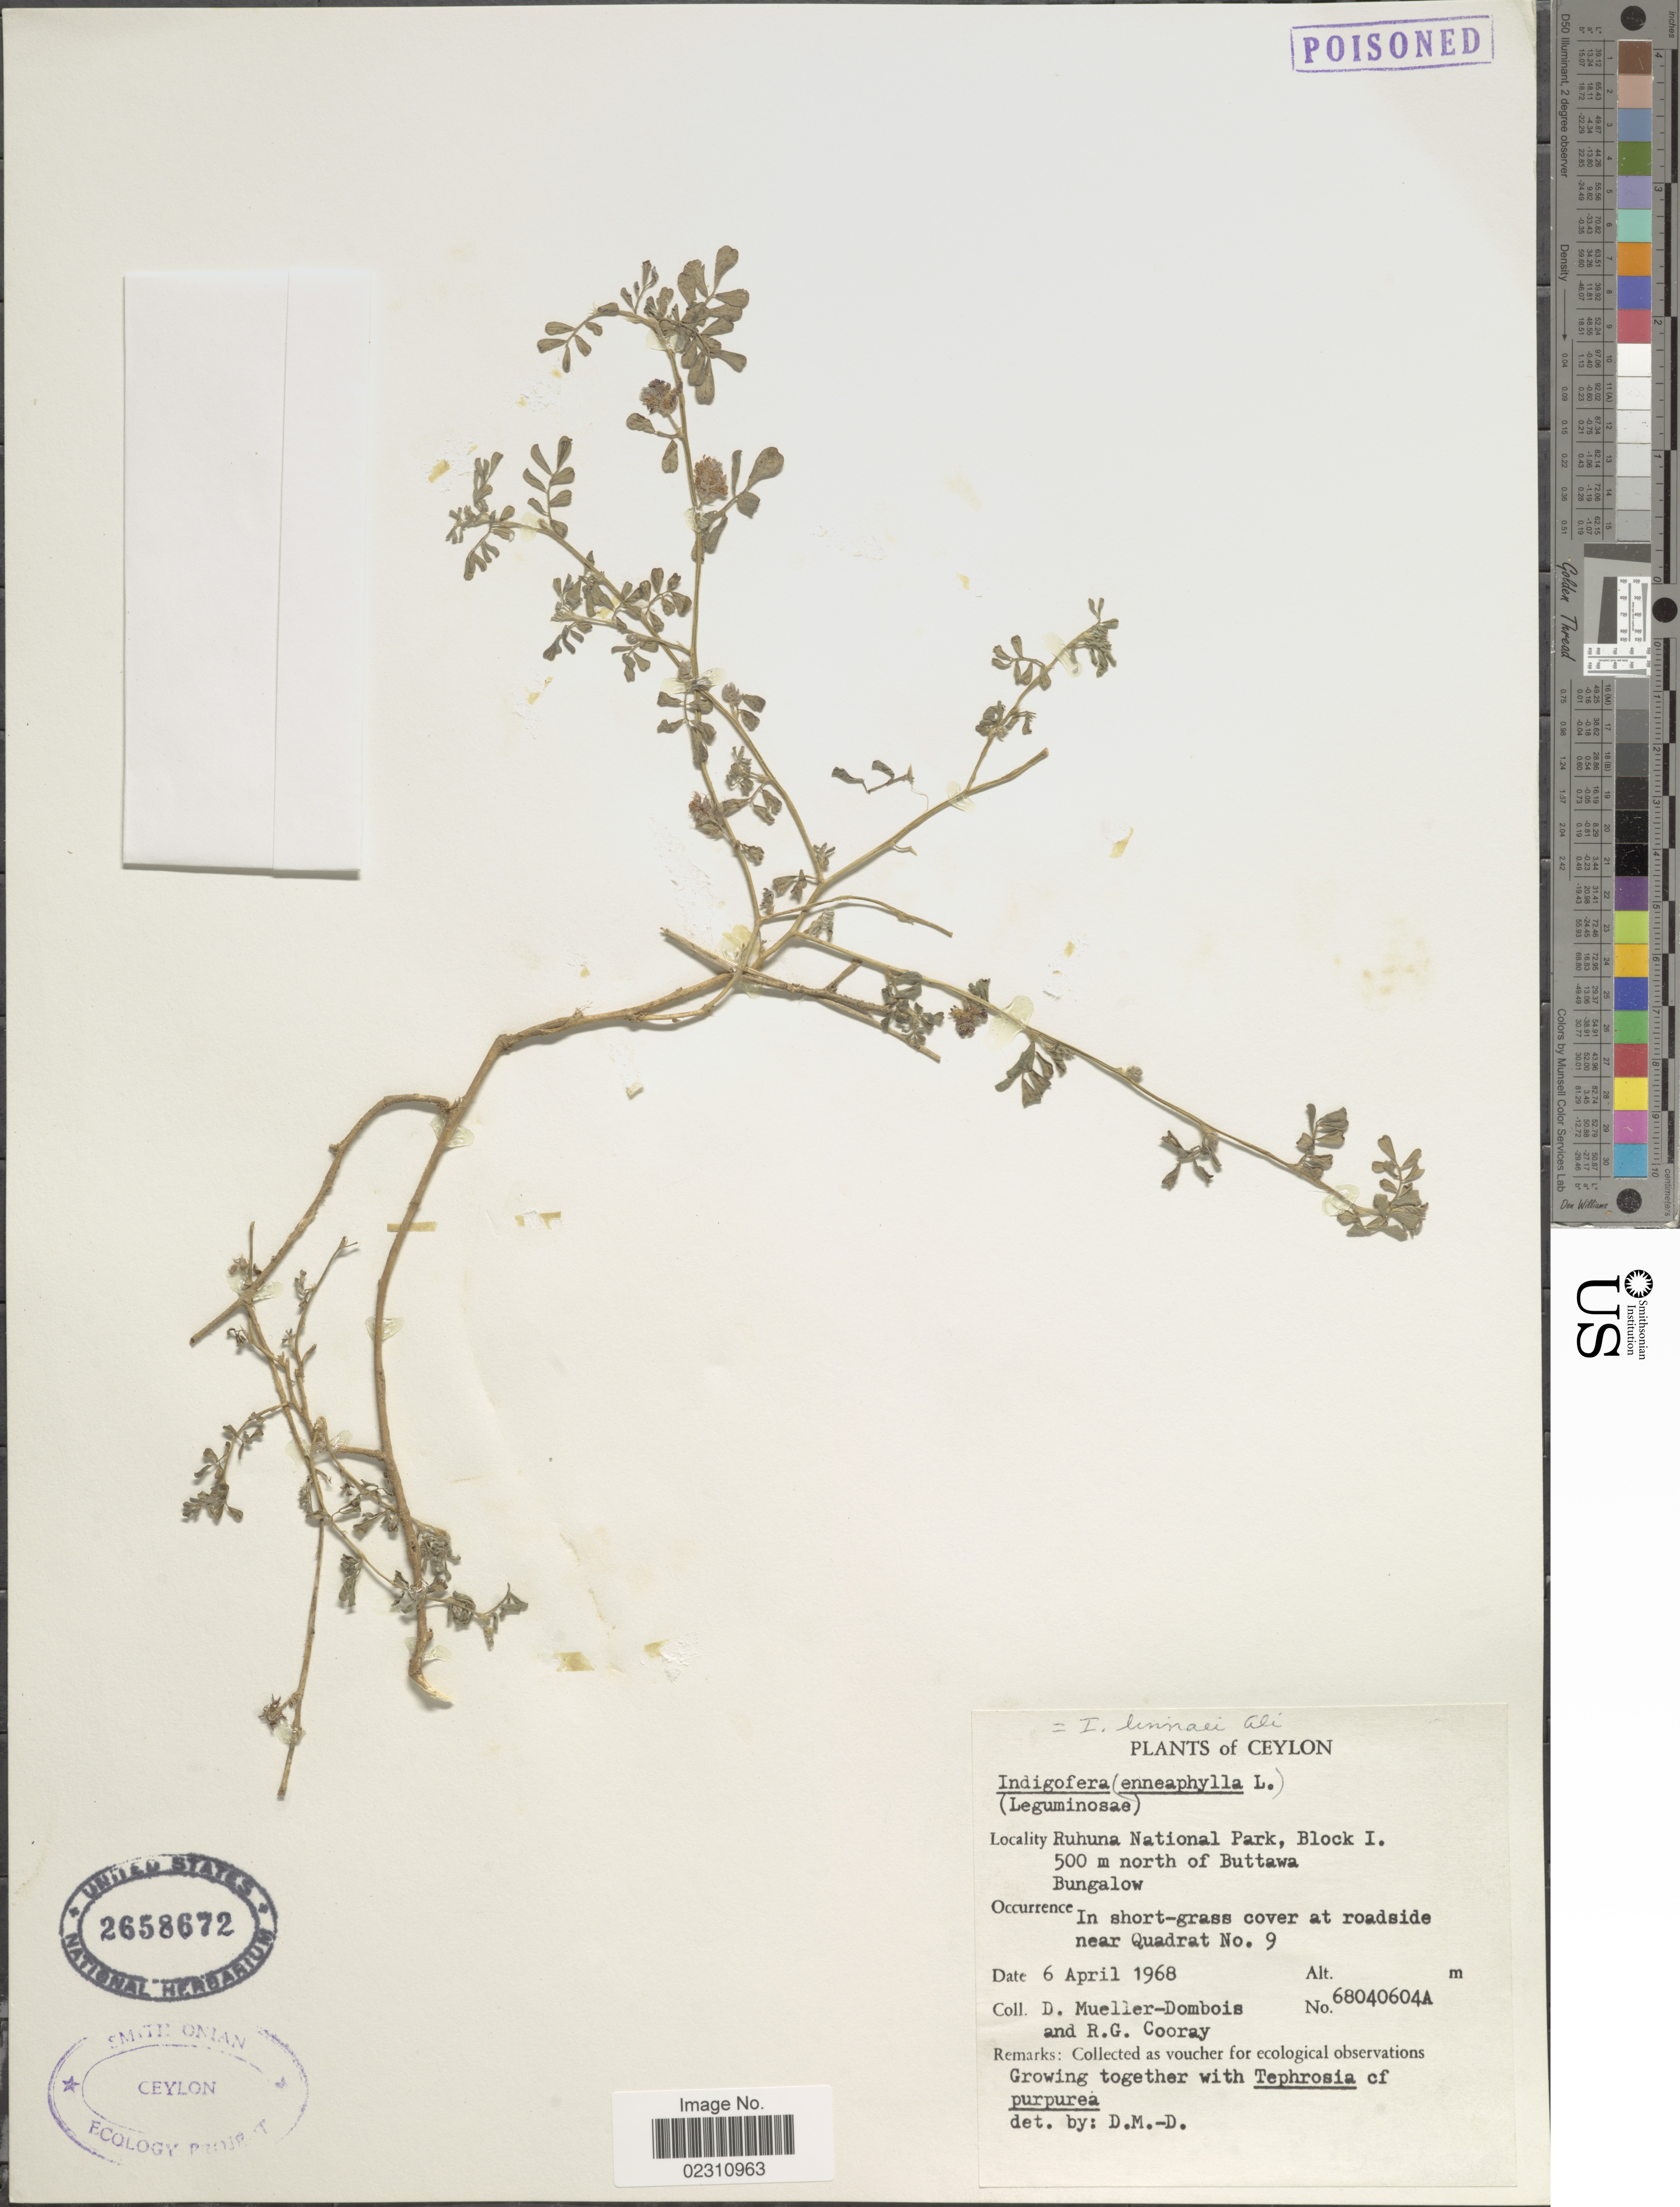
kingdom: Plantae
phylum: Tracheophyta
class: Magnoliopsida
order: Fabales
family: Fabaceae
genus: Indigofera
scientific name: Indigofera linnaei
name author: Ali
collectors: D. Mueller-Dombois & R. Cooray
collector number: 68040604A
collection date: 1968-04-06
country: Sri Lanka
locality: Ceylon, Ruhuna National Park, Block 1, north of Buttawa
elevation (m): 500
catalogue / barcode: US 2658672